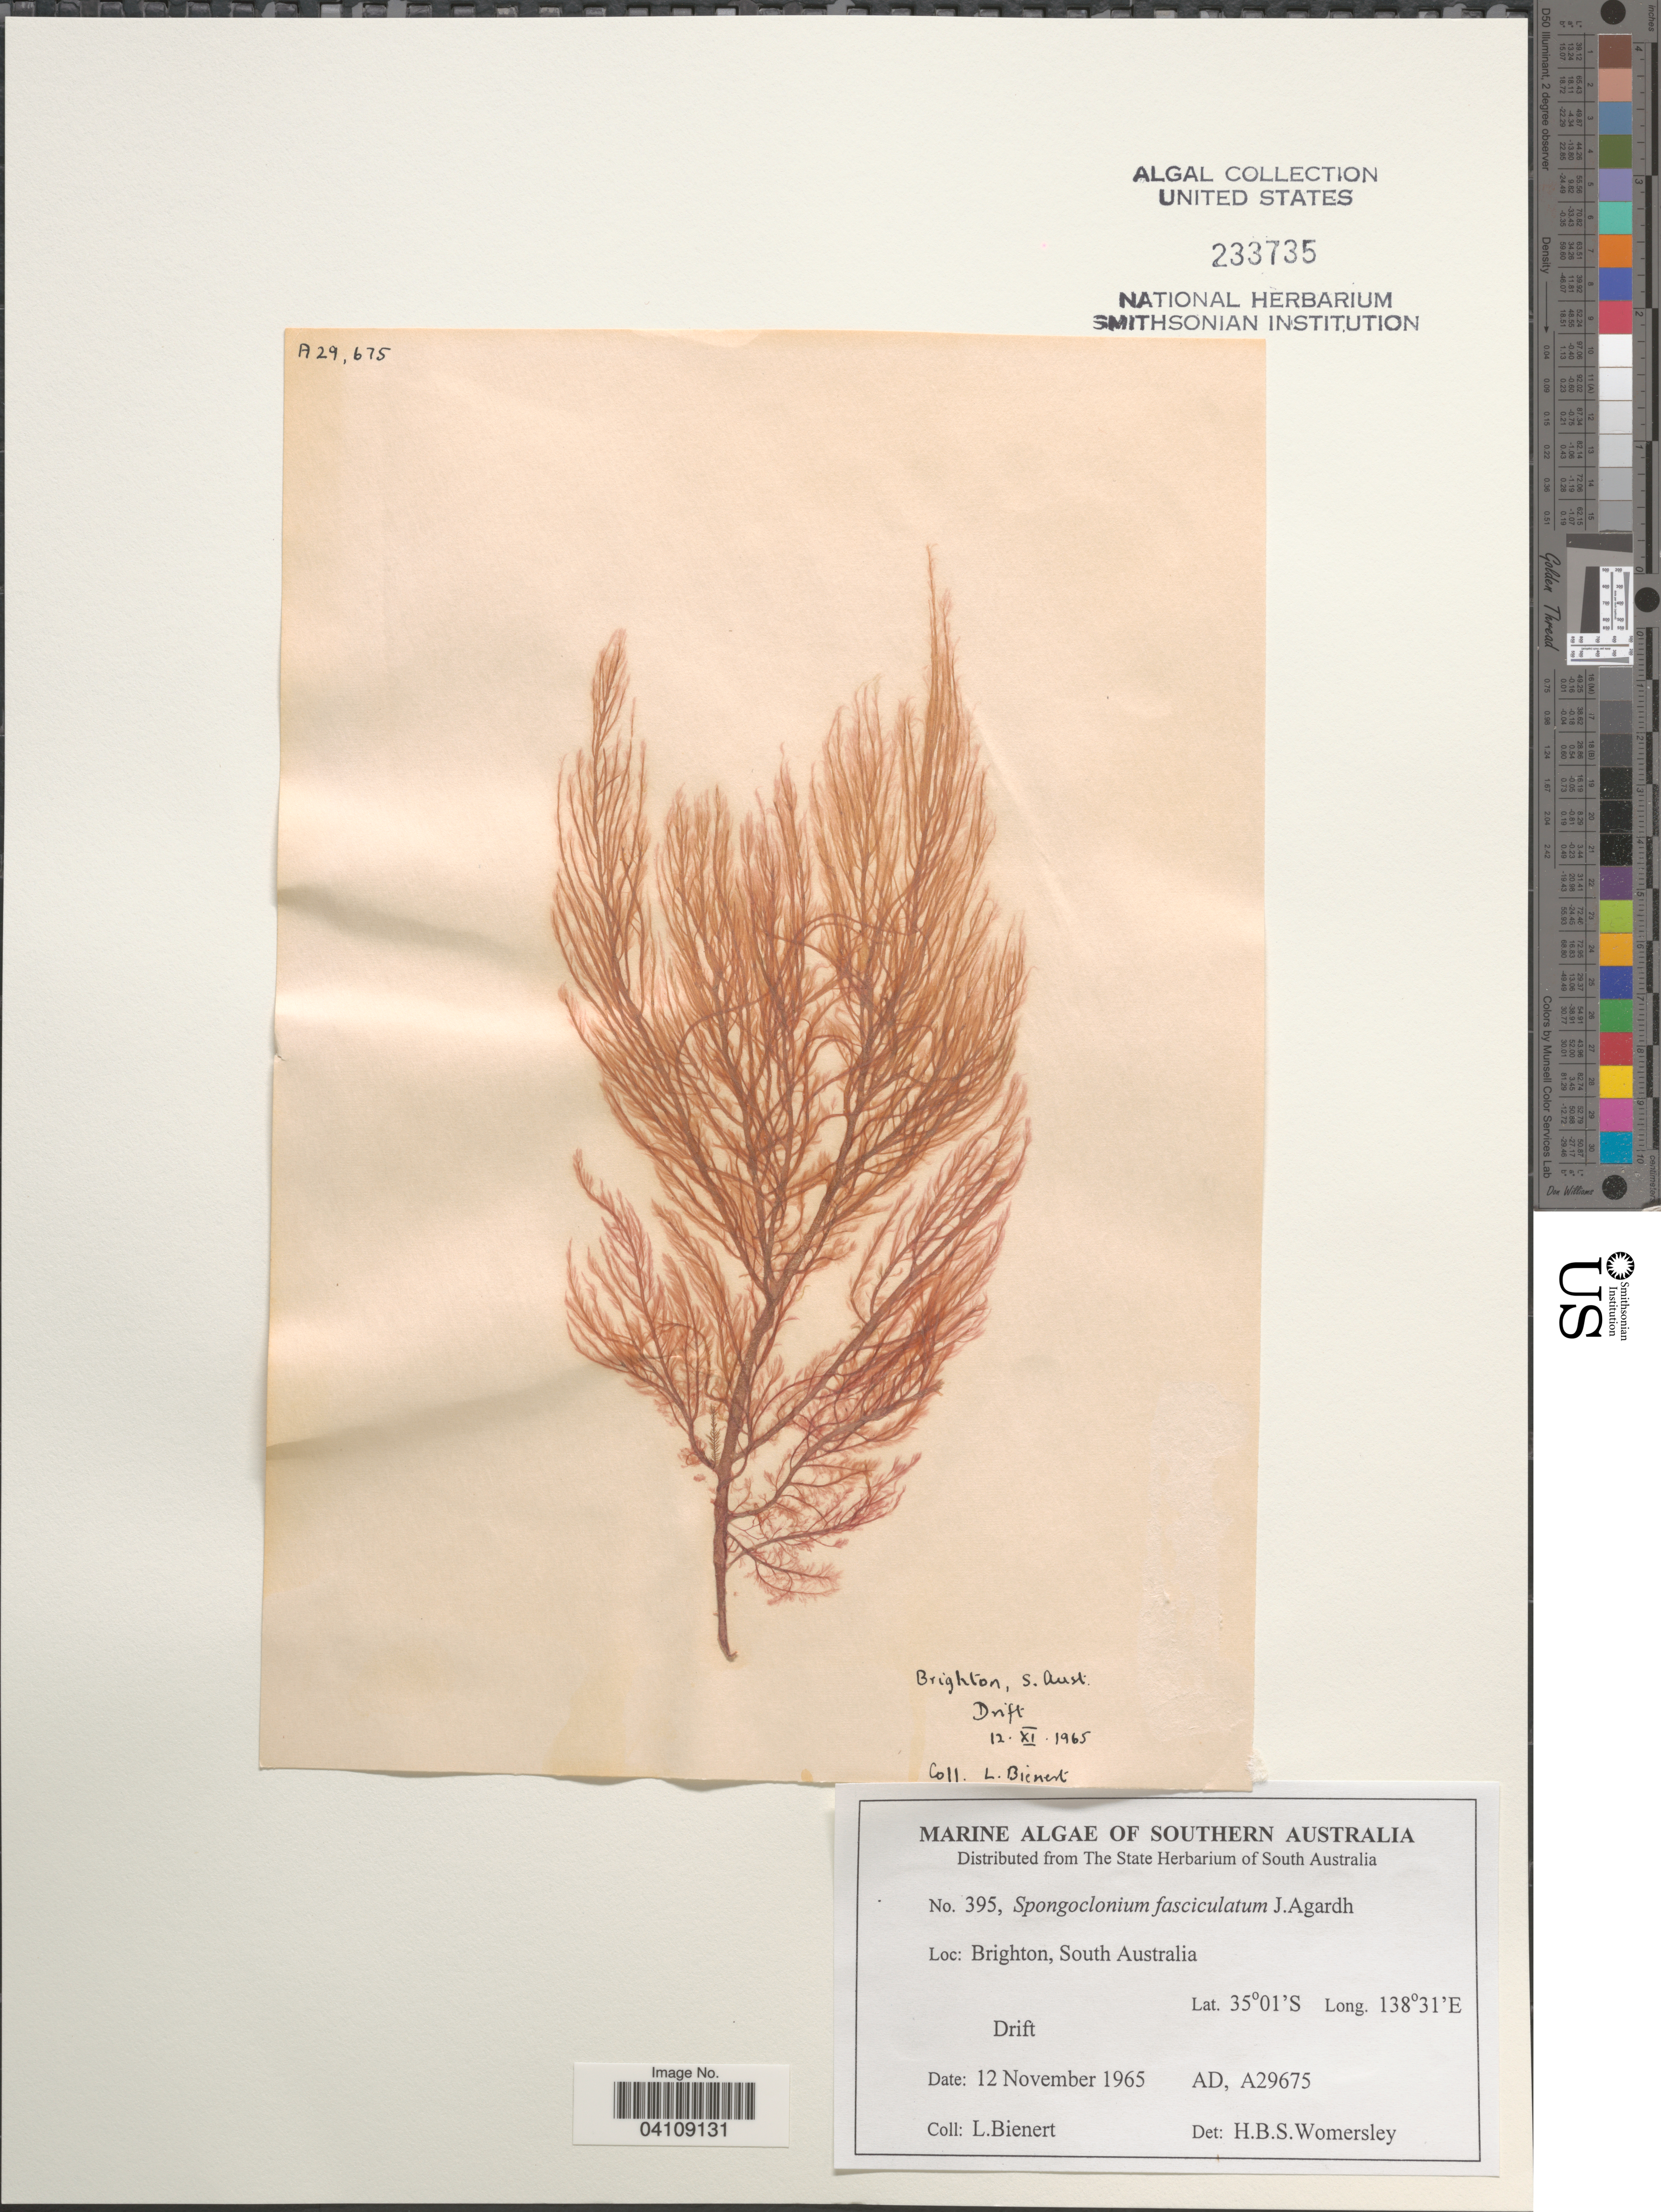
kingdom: Plantae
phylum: Rhodophyta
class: Florideophyceae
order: Ceramiales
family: Wrangeliaceae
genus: Spongoclonium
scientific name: Spongoclonium fasciculatum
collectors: L. Bienert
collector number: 395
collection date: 1965-11-12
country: Australia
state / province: South Australia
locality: Southern Australia. Brighton.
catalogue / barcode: US 233735